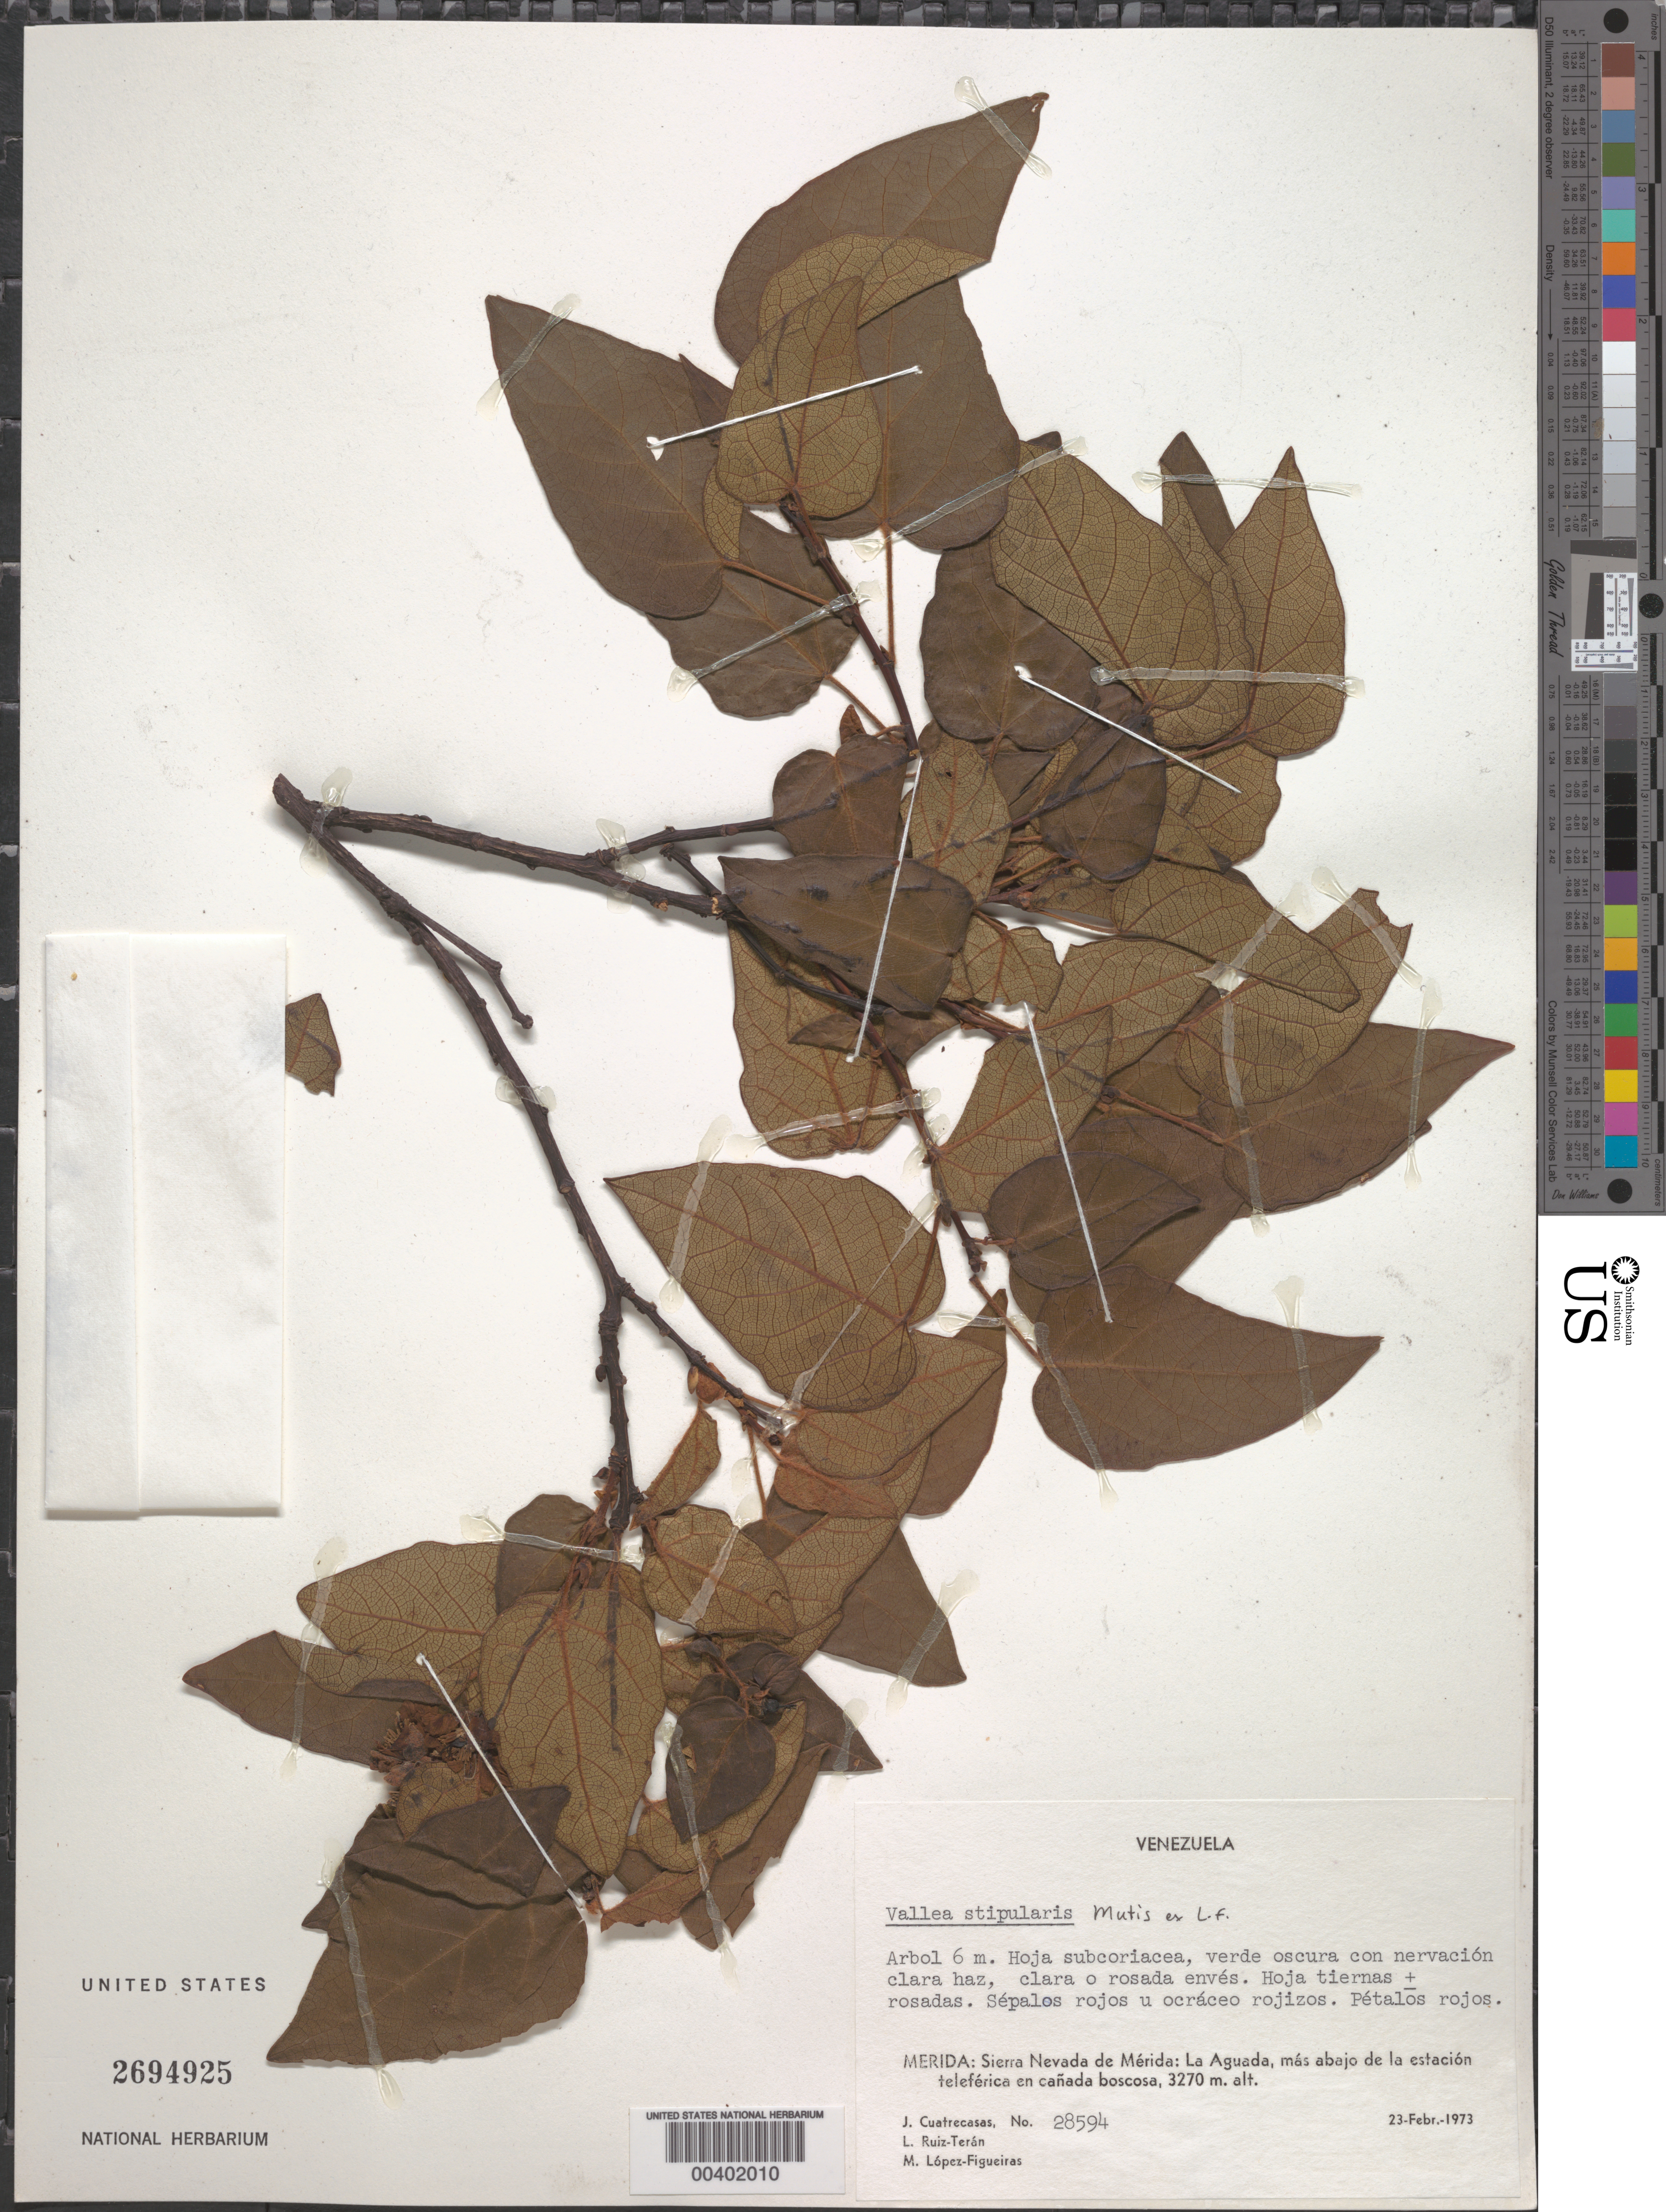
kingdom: Plantae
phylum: Tracheophyta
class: Magnoliopsida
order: Oxalidales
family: Elaeocarpaceae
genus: Vallea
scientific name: Vallea stipularis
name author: L. f.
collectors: J. Cuatrecasas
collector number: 28594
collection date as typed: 23 Feb 1973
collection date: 1973-02-23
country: Venezuela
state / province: Mérida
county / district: Libertador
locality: Sierra Nevada de Mérida: La Aguada, más abajo de la estación teleférica. Aguada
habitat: En cañada boscosa.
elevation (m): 3270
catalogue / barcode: US 2694925